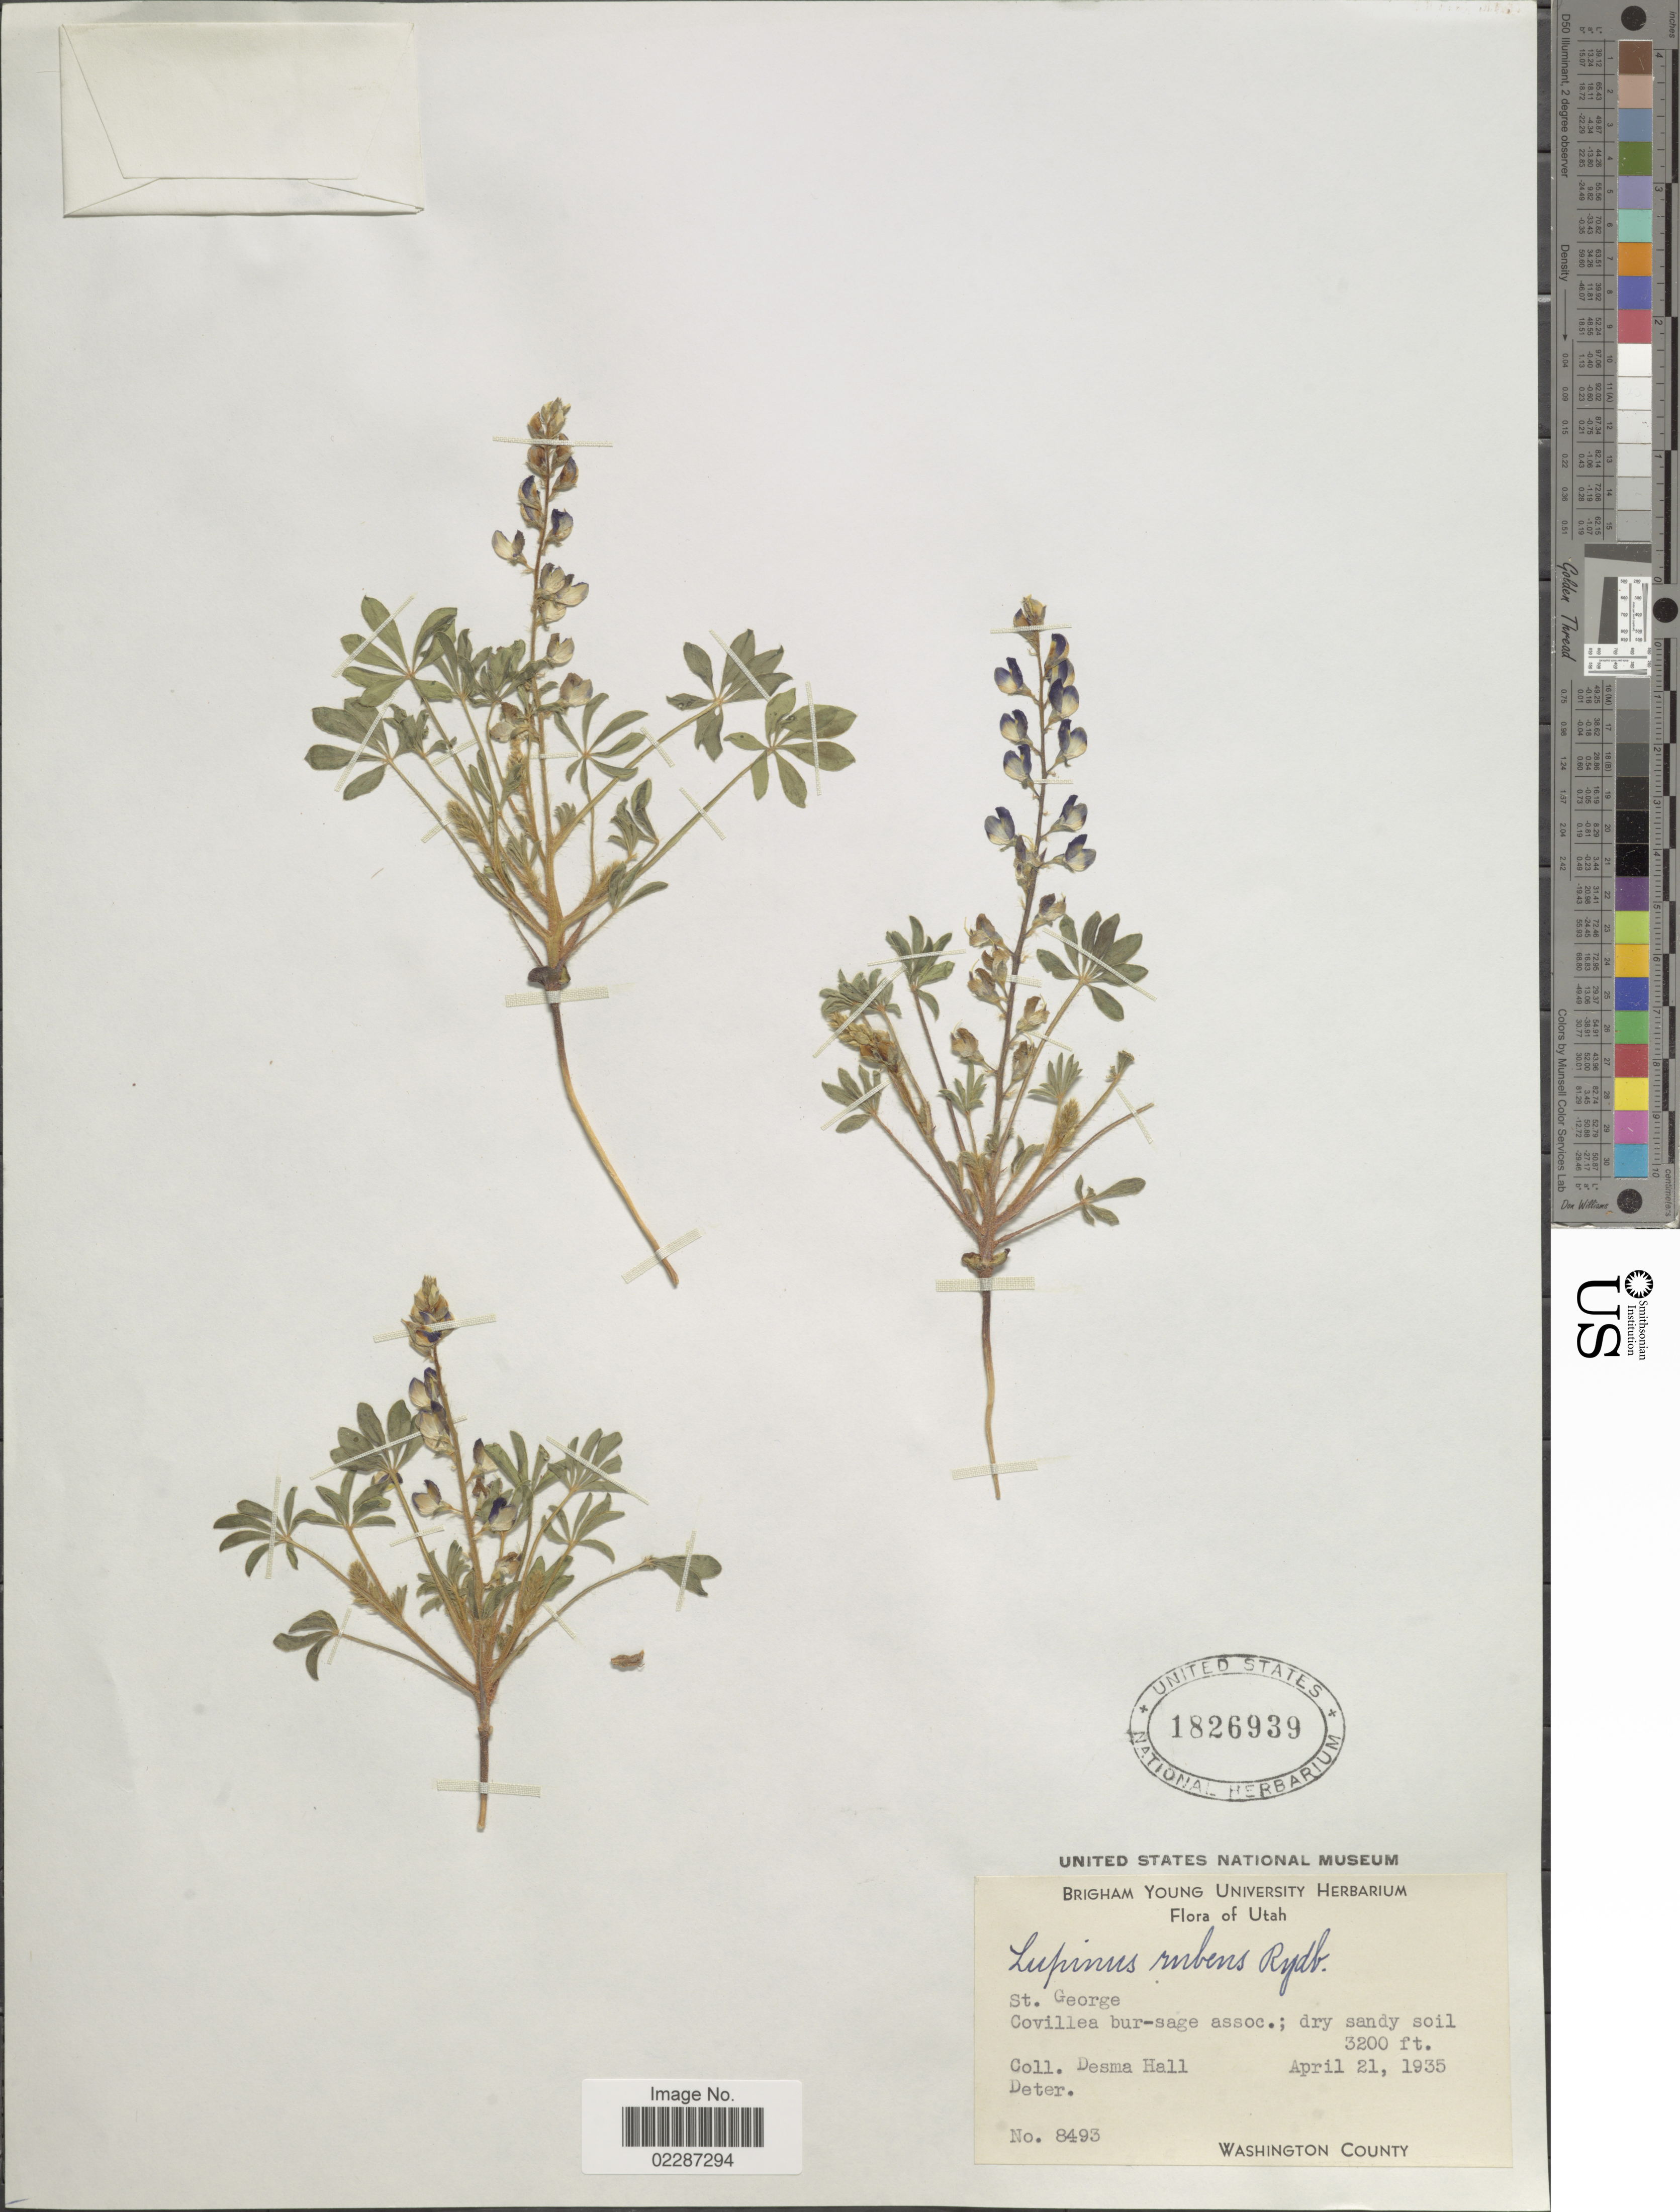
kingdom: Plantae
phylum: Tracheophyta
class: Magnoliopsida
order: Fabales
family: Fabaceae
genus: Lupinus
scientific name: Lupinus pusillus subsp. rubens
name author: (Rydb.) D.B. Dunn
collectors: D. Hall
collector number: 8493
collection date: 1935-04-21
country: United States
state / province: Utah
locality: St. George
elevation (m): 975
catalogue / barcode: US 1826939